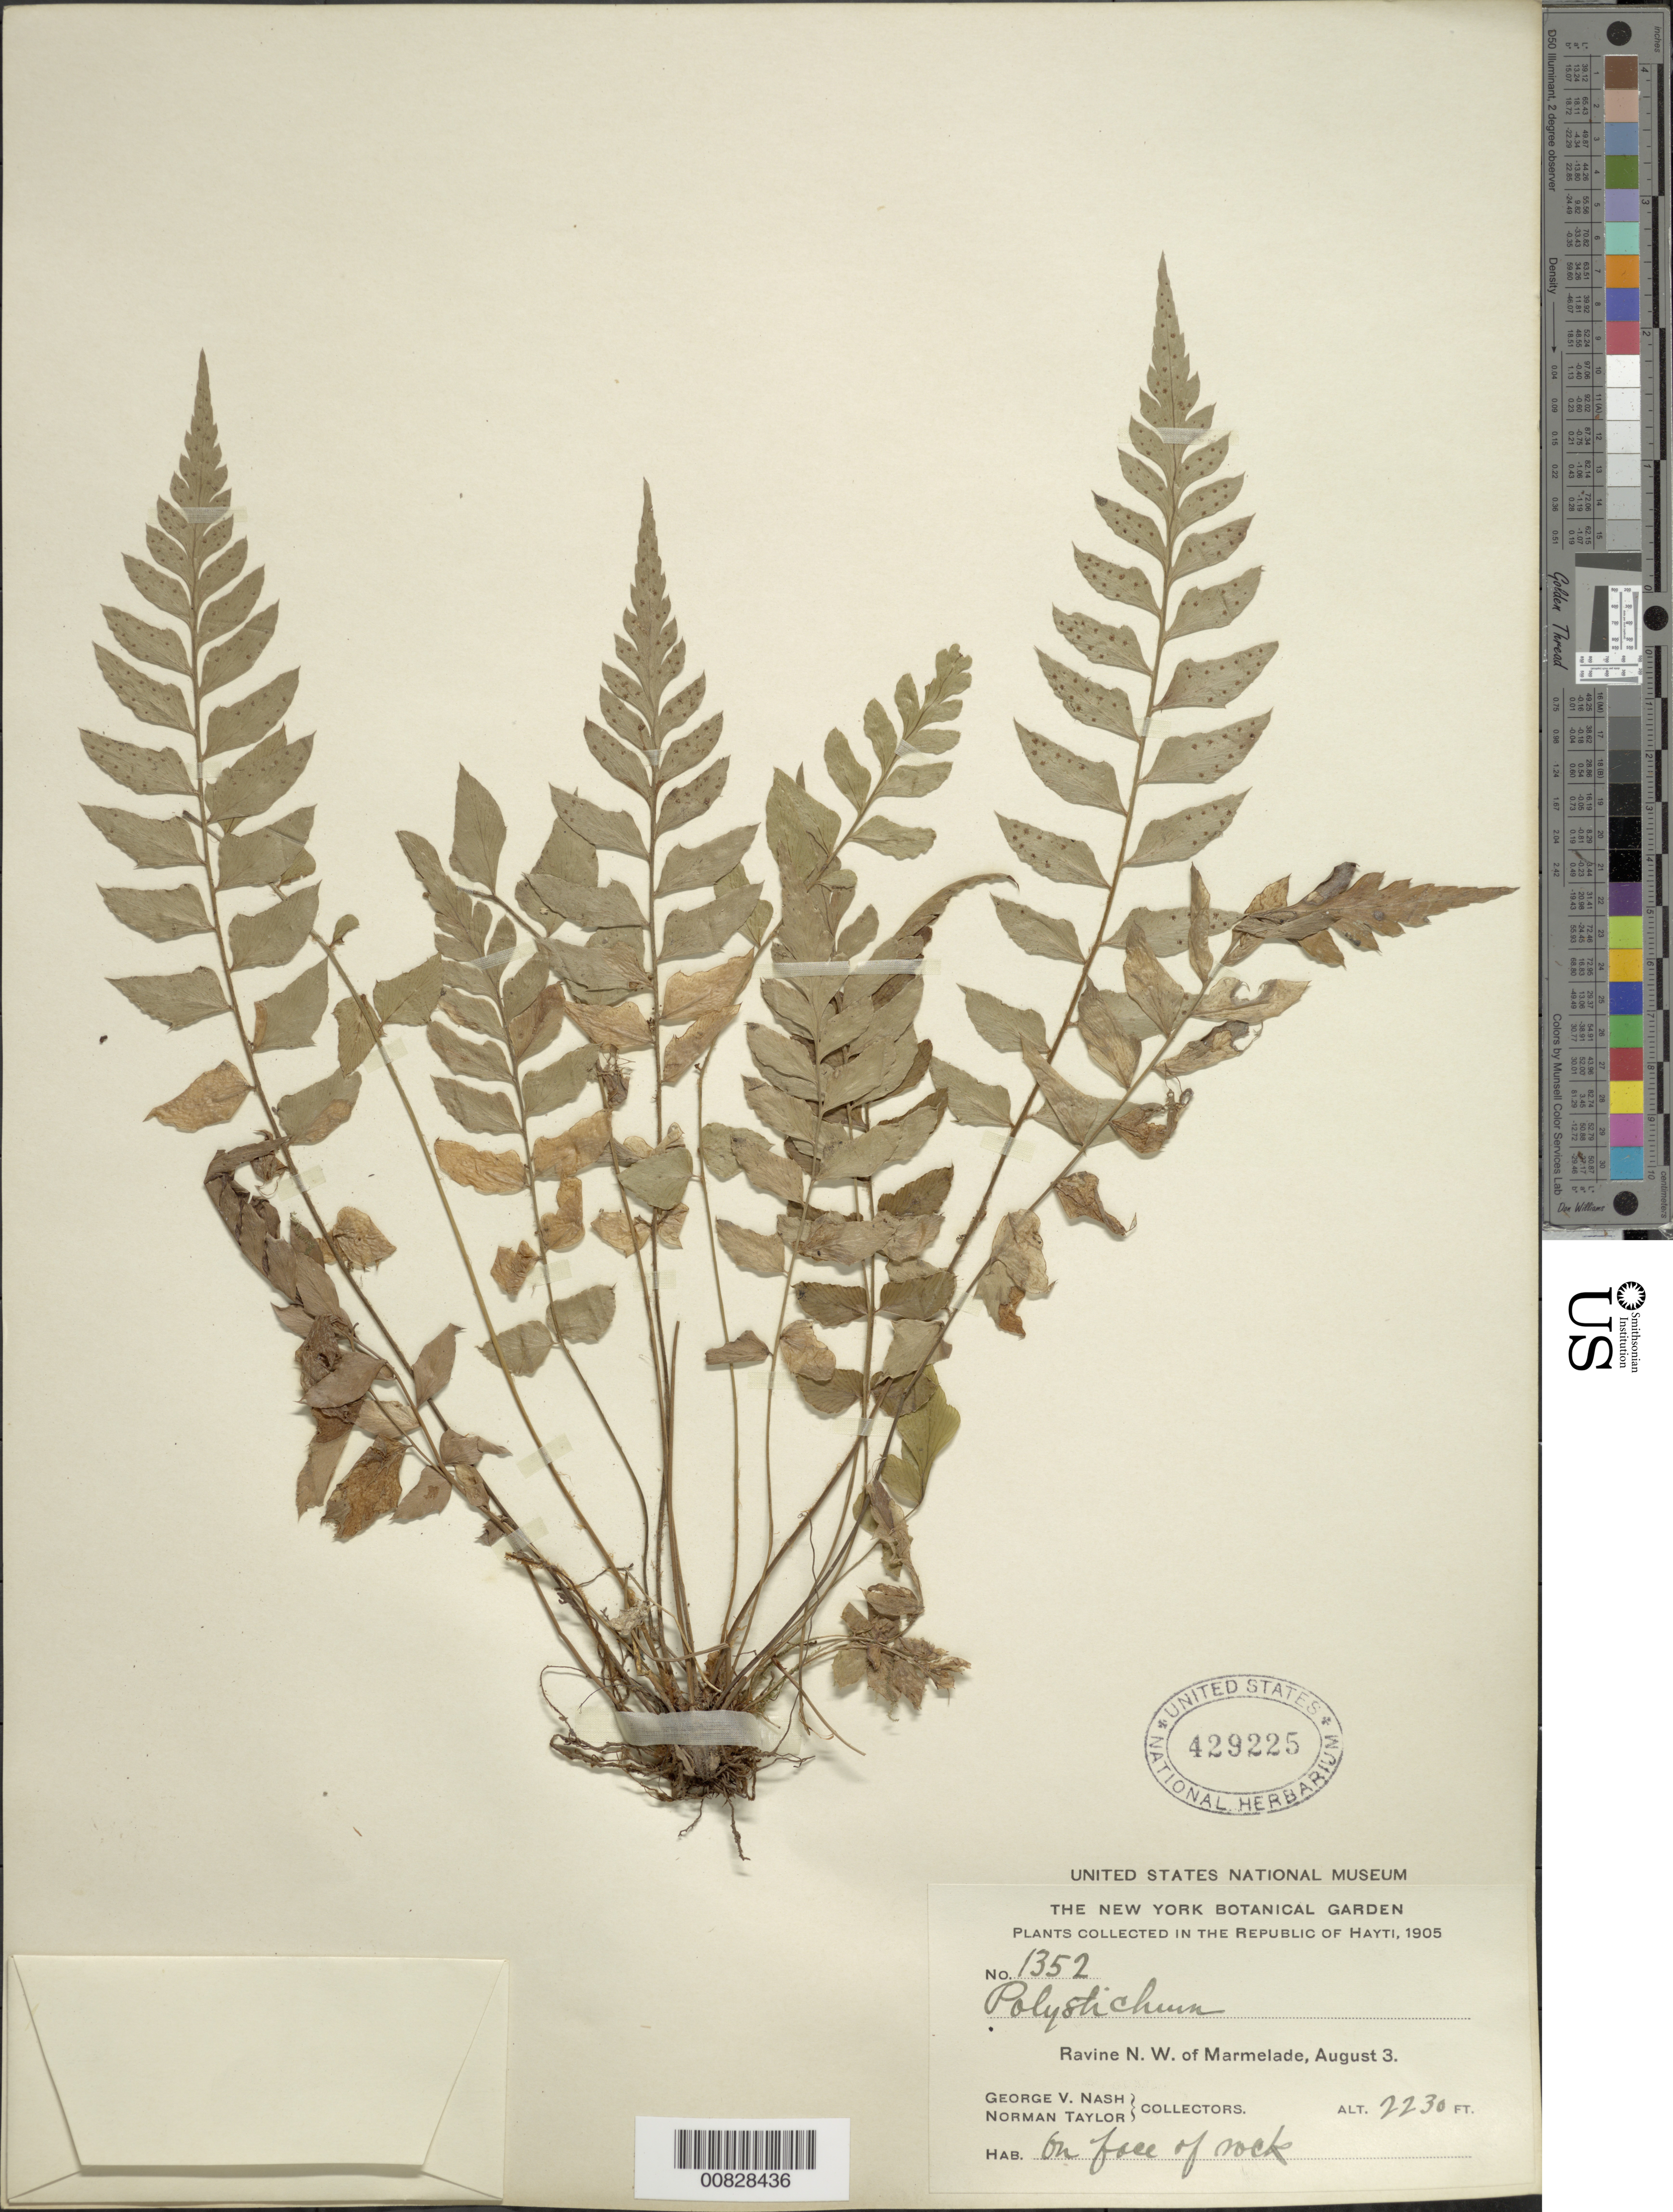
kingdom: Plantae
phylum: Tracheophyta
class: Polypodiopsida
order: Polypodiales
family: Dryopteridaceae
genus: Polystichum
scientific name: Polystichum echinatum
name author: (J.F. Gmel.) C. Chr.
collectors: G. V. Nash & N. Taylor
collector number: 1352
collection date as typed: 03 Aug 1905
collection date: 1905-08-03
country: Haiti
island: Hispaniola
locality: Marmelade, NW of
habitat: On face of rock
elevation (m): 680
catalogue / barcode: US 429225